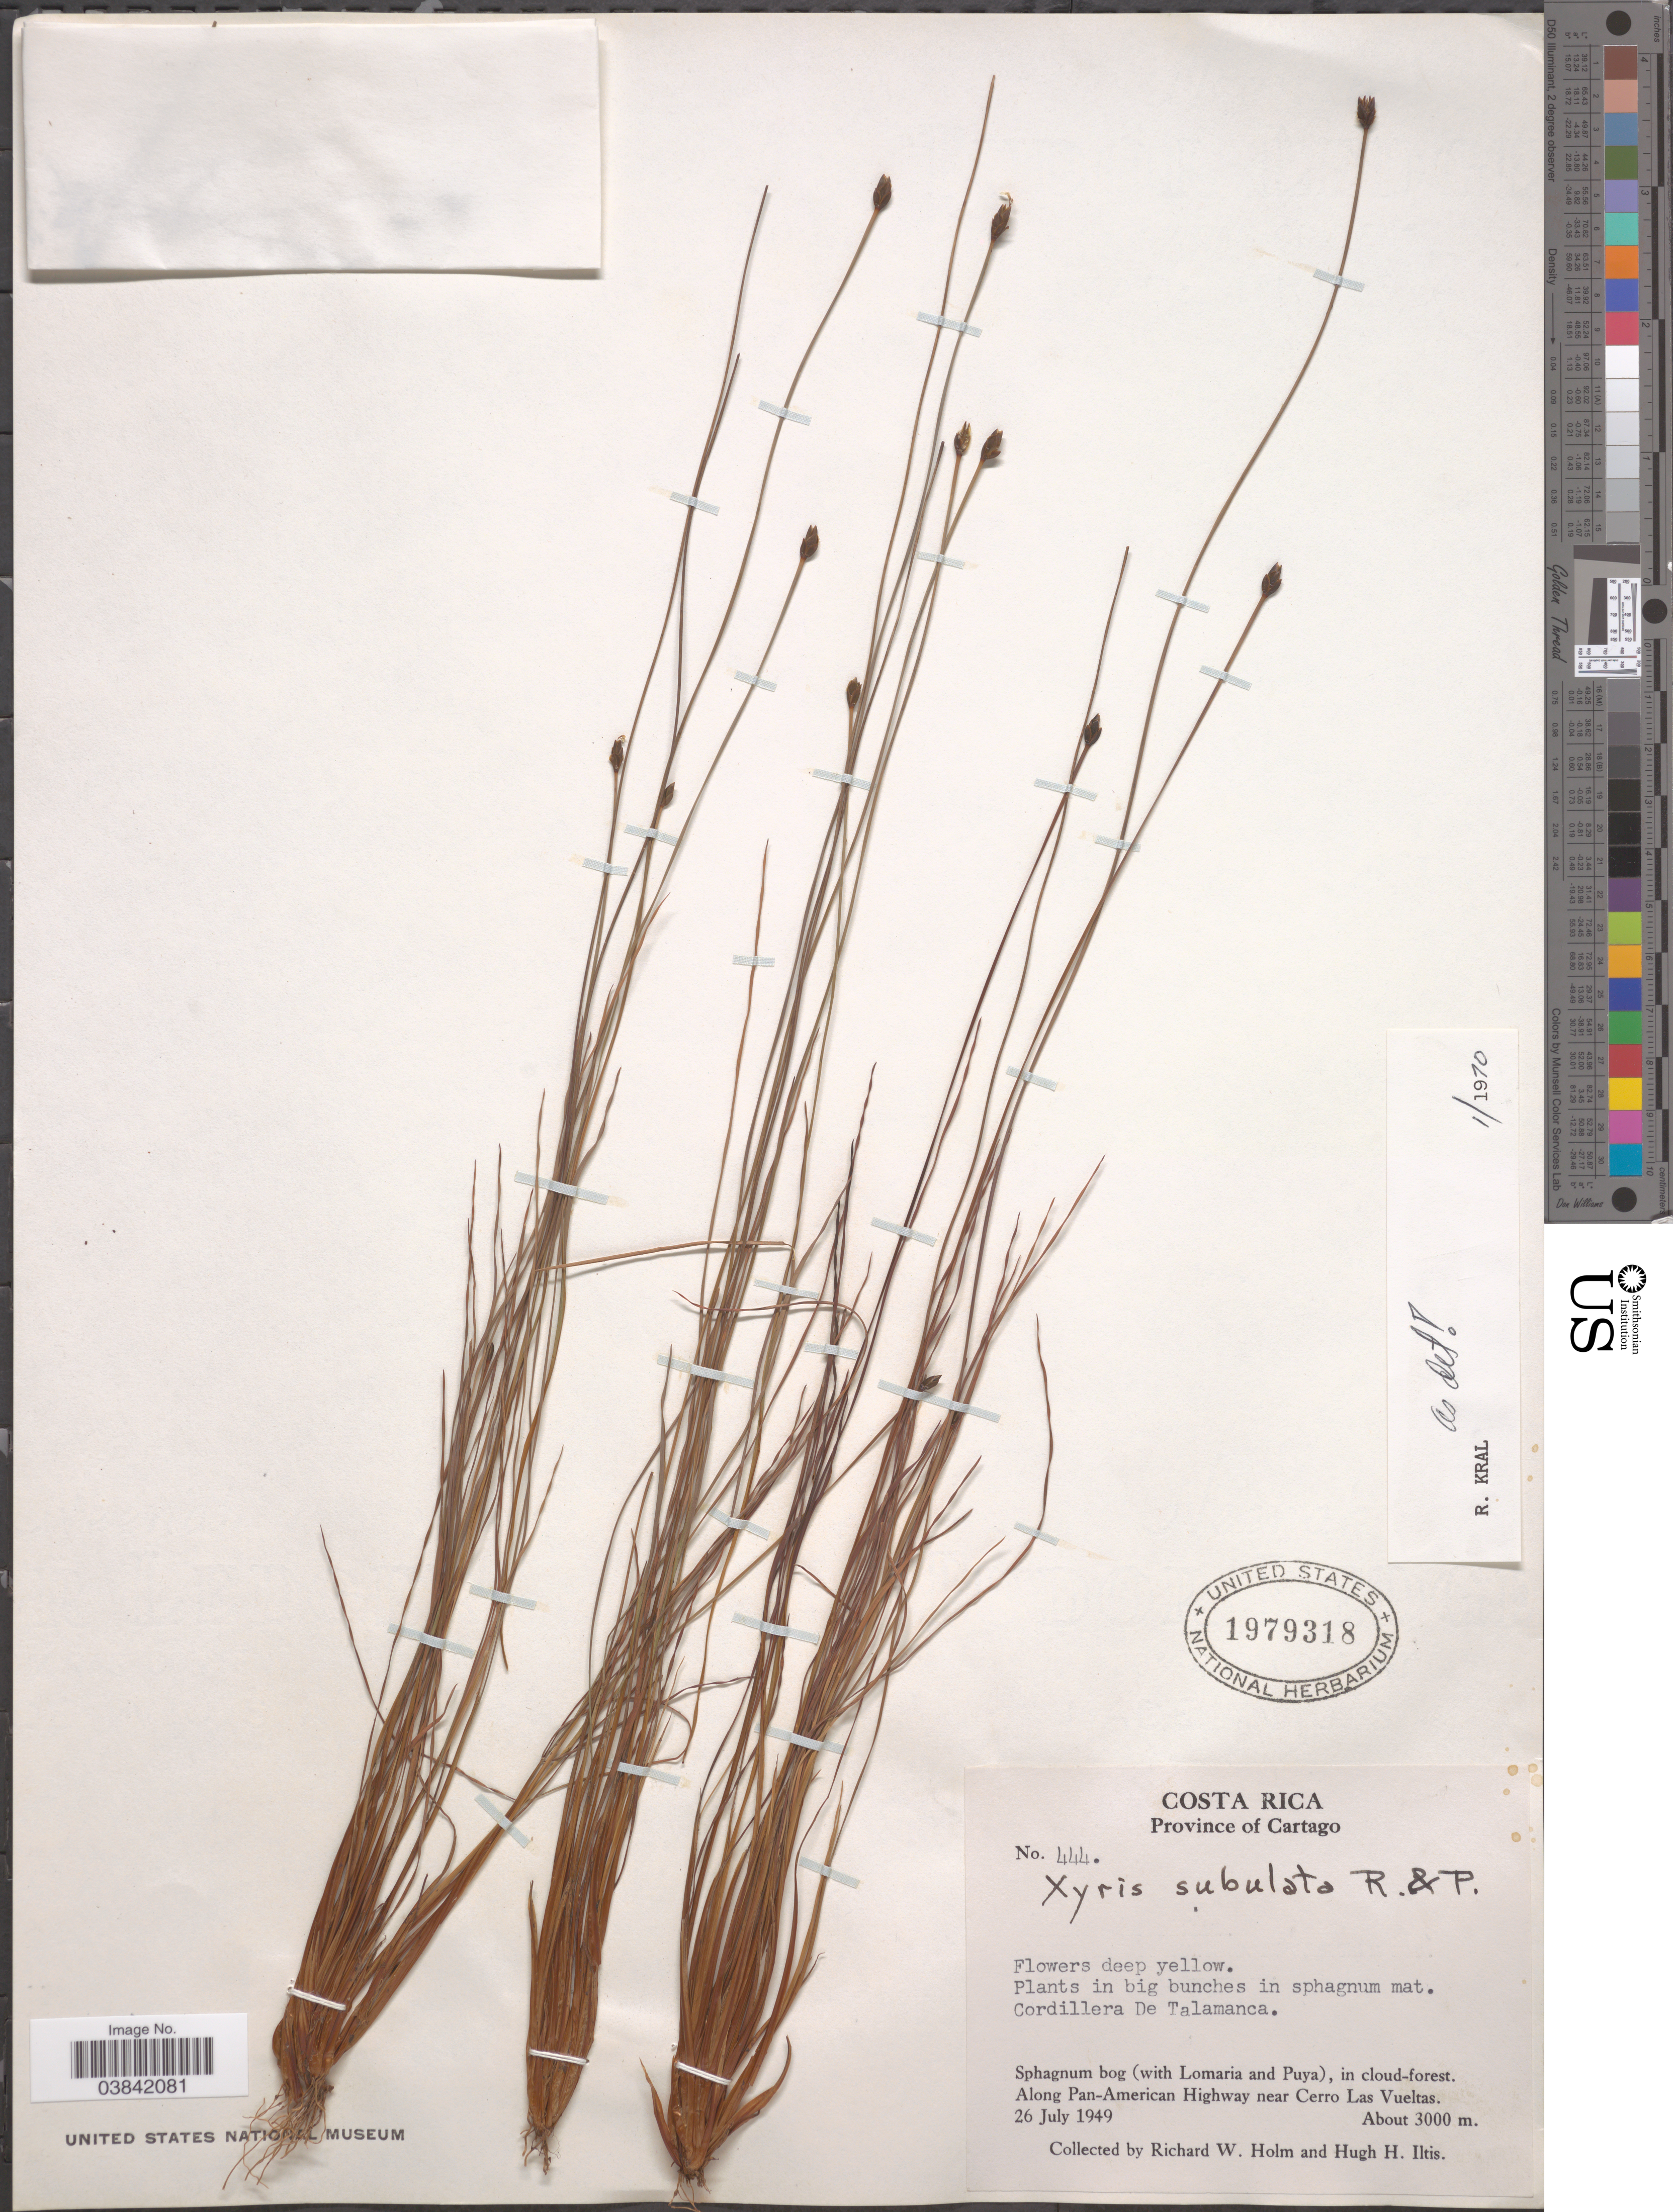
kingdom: Plantae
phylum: Tracheophyta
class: Liliopsida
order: Poales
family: Xyridaceae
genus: Xyris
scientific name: Xyris subulata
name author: Ruiz & Pav.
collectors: R. W. Holm & H. Iltis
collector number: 444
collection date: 1949-07-26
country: Costa Rica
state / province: Cartago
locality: Cordillera de Talamanca. Along Pan-American Highway near Cerro Las Vueltas.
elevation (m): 3000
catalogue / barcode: US 1979318